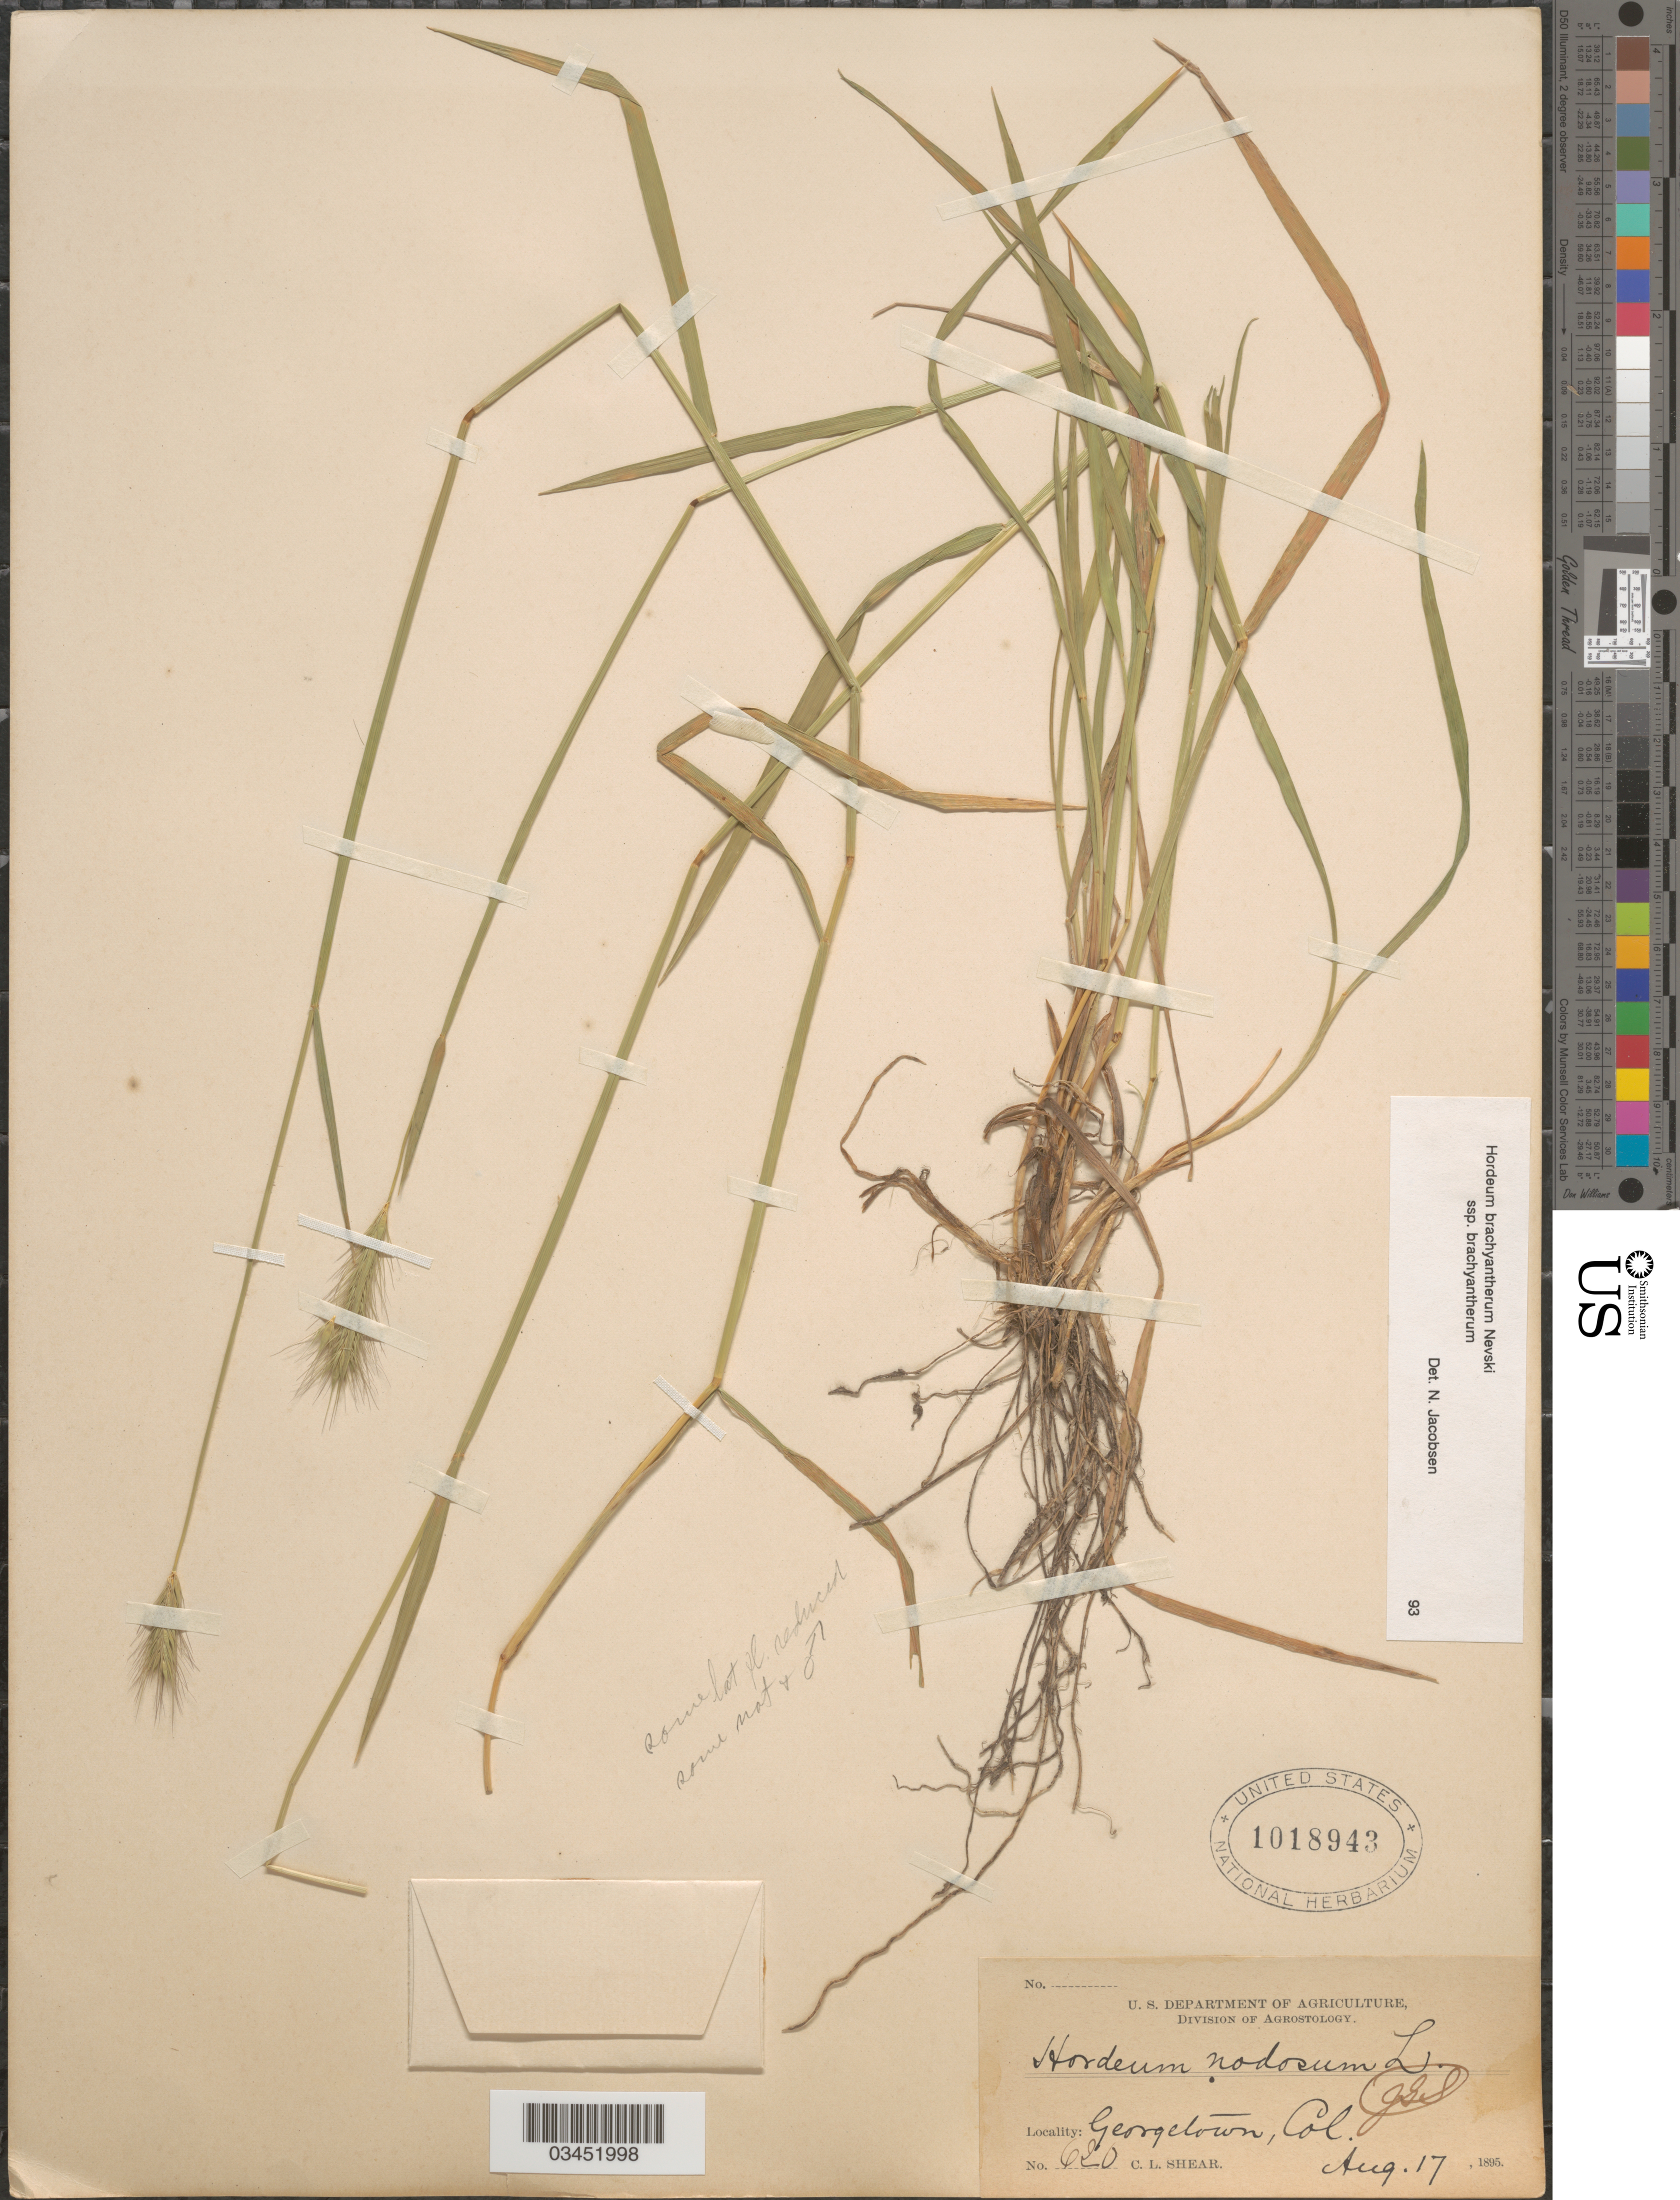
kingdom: Plantae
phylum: Tracheophyta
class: Liliopsida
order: Poales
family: Poaceae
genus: Hordeum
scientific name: Hordeum brachyantherum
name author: Nevski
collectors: C. L. Shear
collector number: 620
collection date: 1895-08-17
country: United States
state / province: Colorado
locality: Georgetown.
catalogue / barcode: US 1018943